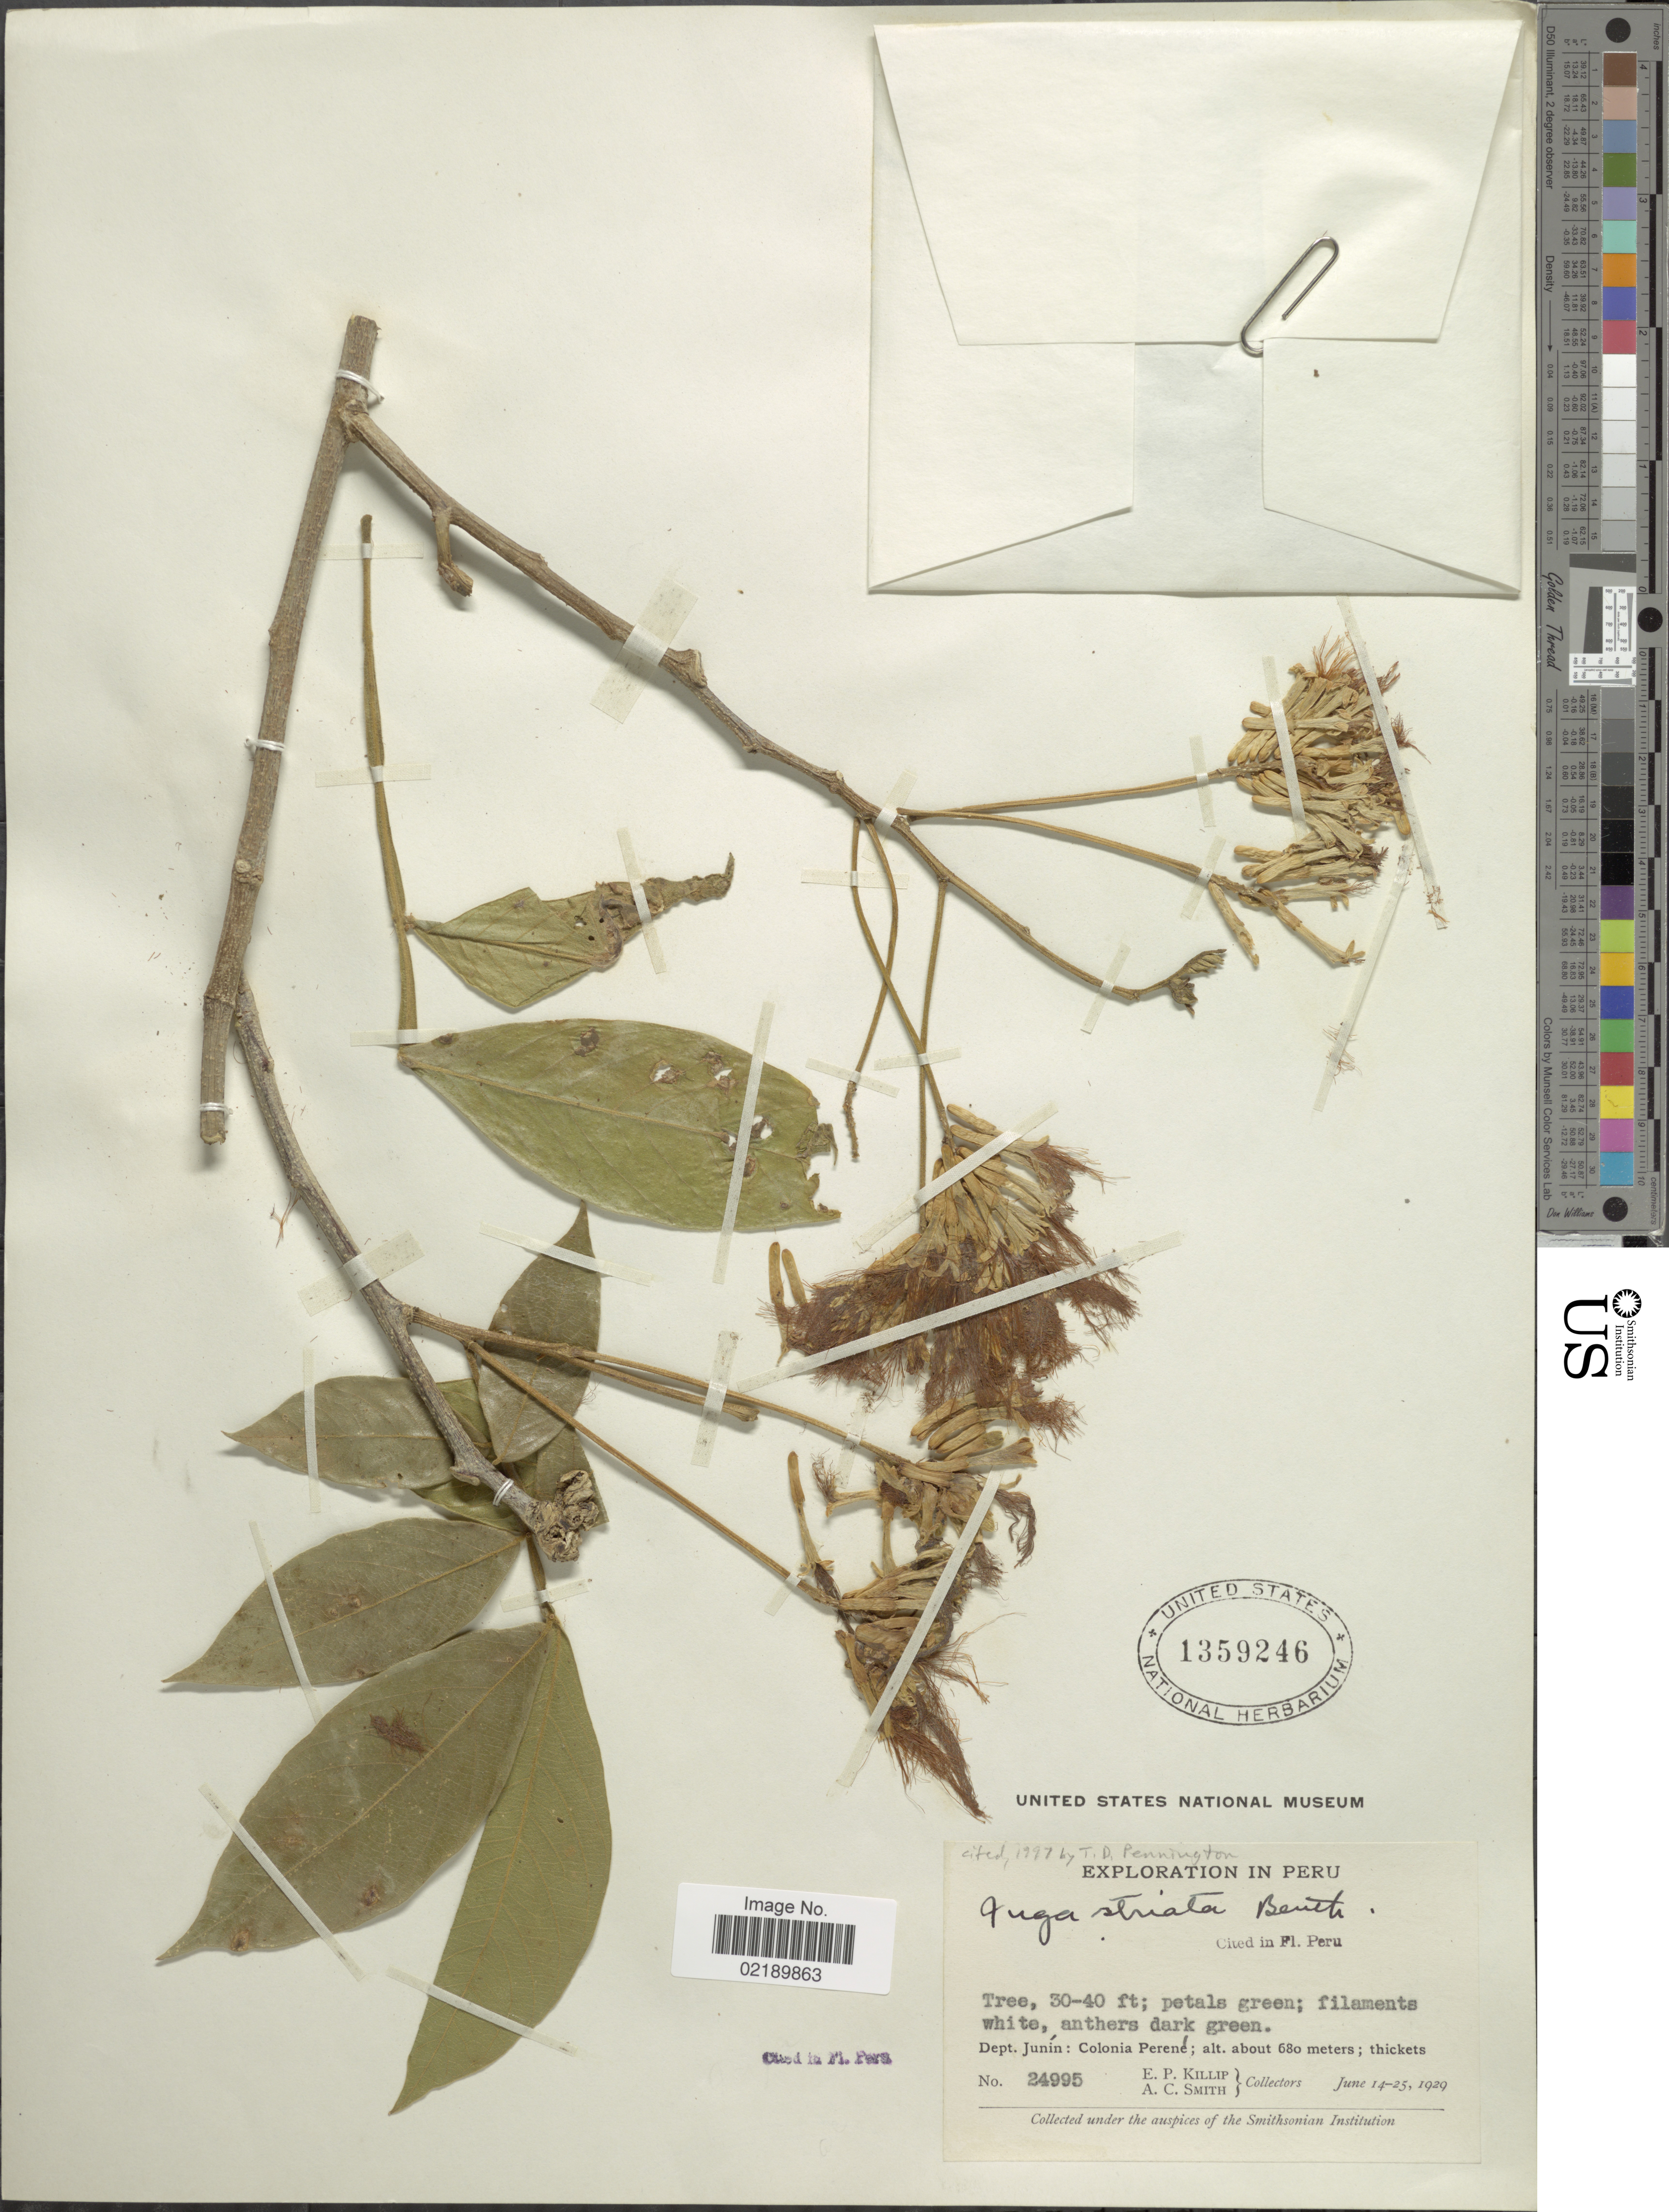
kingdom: Plantae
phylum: Tracheophyta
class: Magnoliopsida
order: Fabales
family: Fabaceae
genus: Inga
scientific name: Inga striata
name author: Benth.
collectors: E. P. Killip & A. C. Smith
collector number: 24995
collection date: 1929-06-14/1929-06-25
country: Peru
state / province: Junín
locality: Colonia Perene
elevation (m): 680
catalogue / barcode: US 1359246